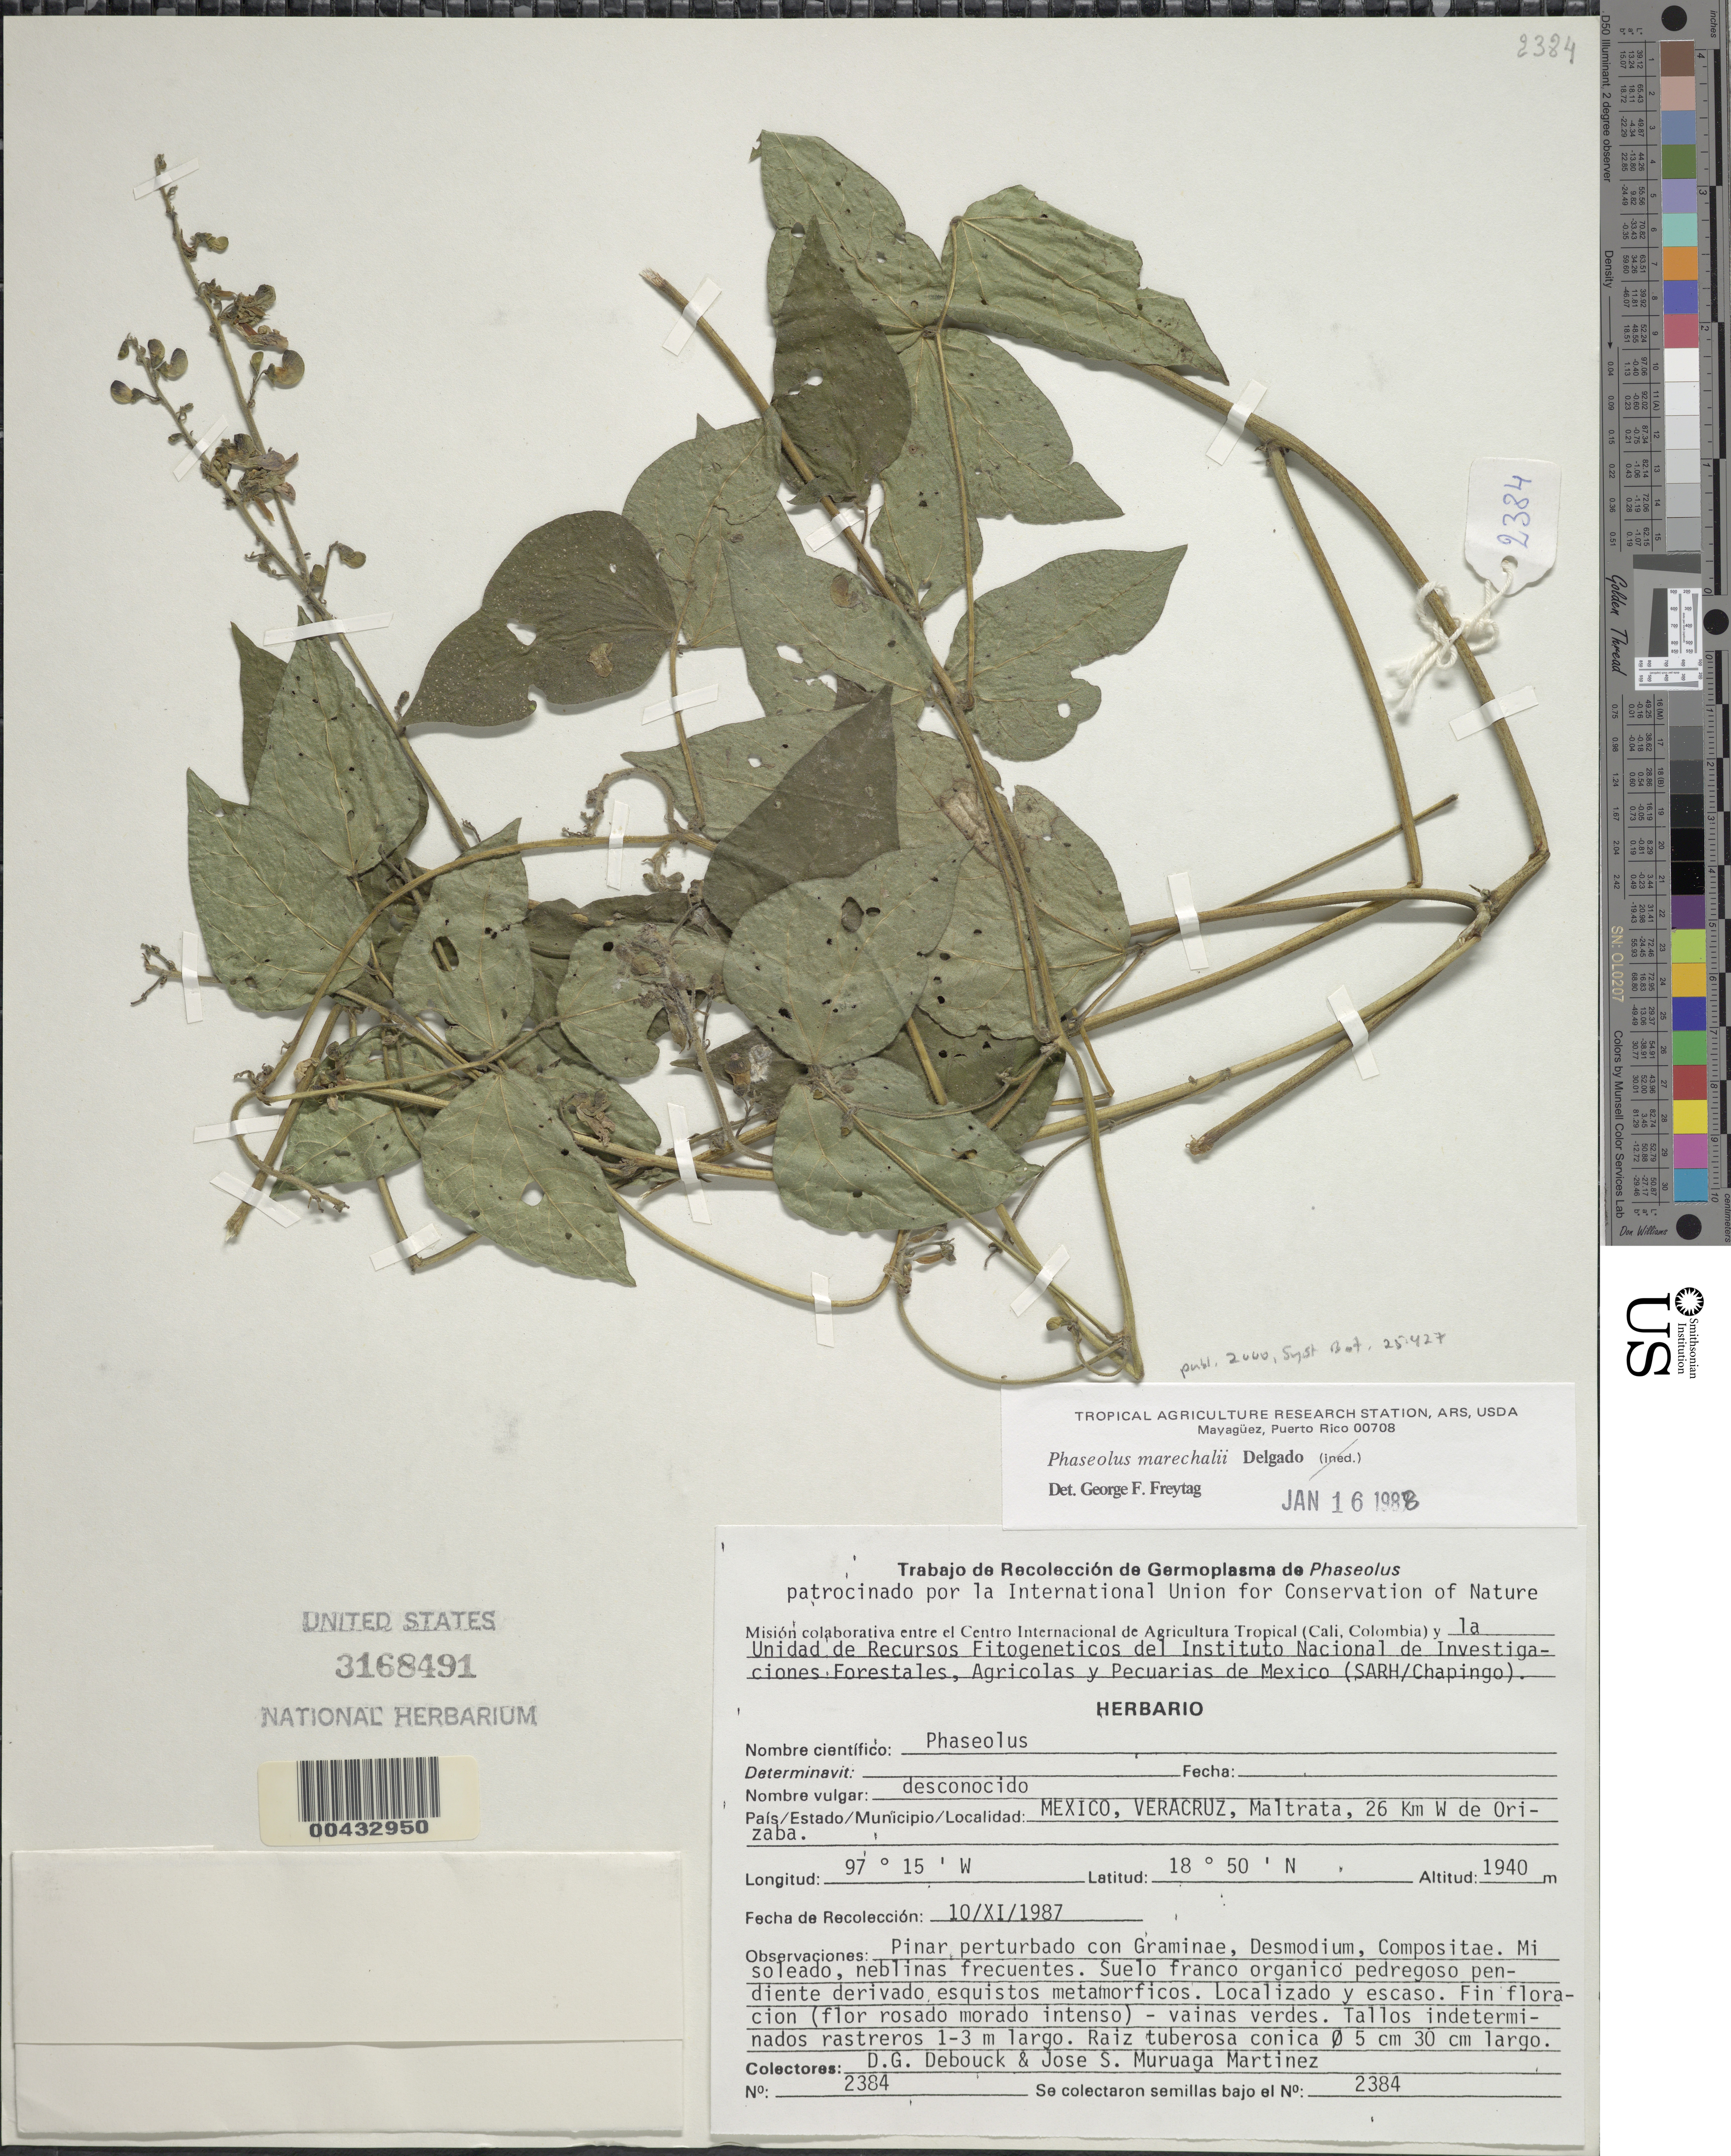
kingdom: Plantae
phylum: Tracheophyta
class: Magnoliopsida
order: Fabales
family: Fabaceae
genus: Phaseolus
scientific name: Phaseolus marechalii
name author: Delgado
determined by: Freytag, G. F.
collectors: D. Debouck & J. Muruaga Martinez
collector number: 2384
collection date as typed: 10 Nov 1987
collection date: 1987-11-10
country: Mexico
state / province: Veracruz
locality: Maltrata, 26 km W de Orizalba.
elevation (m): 1940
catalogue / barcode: US 3168491